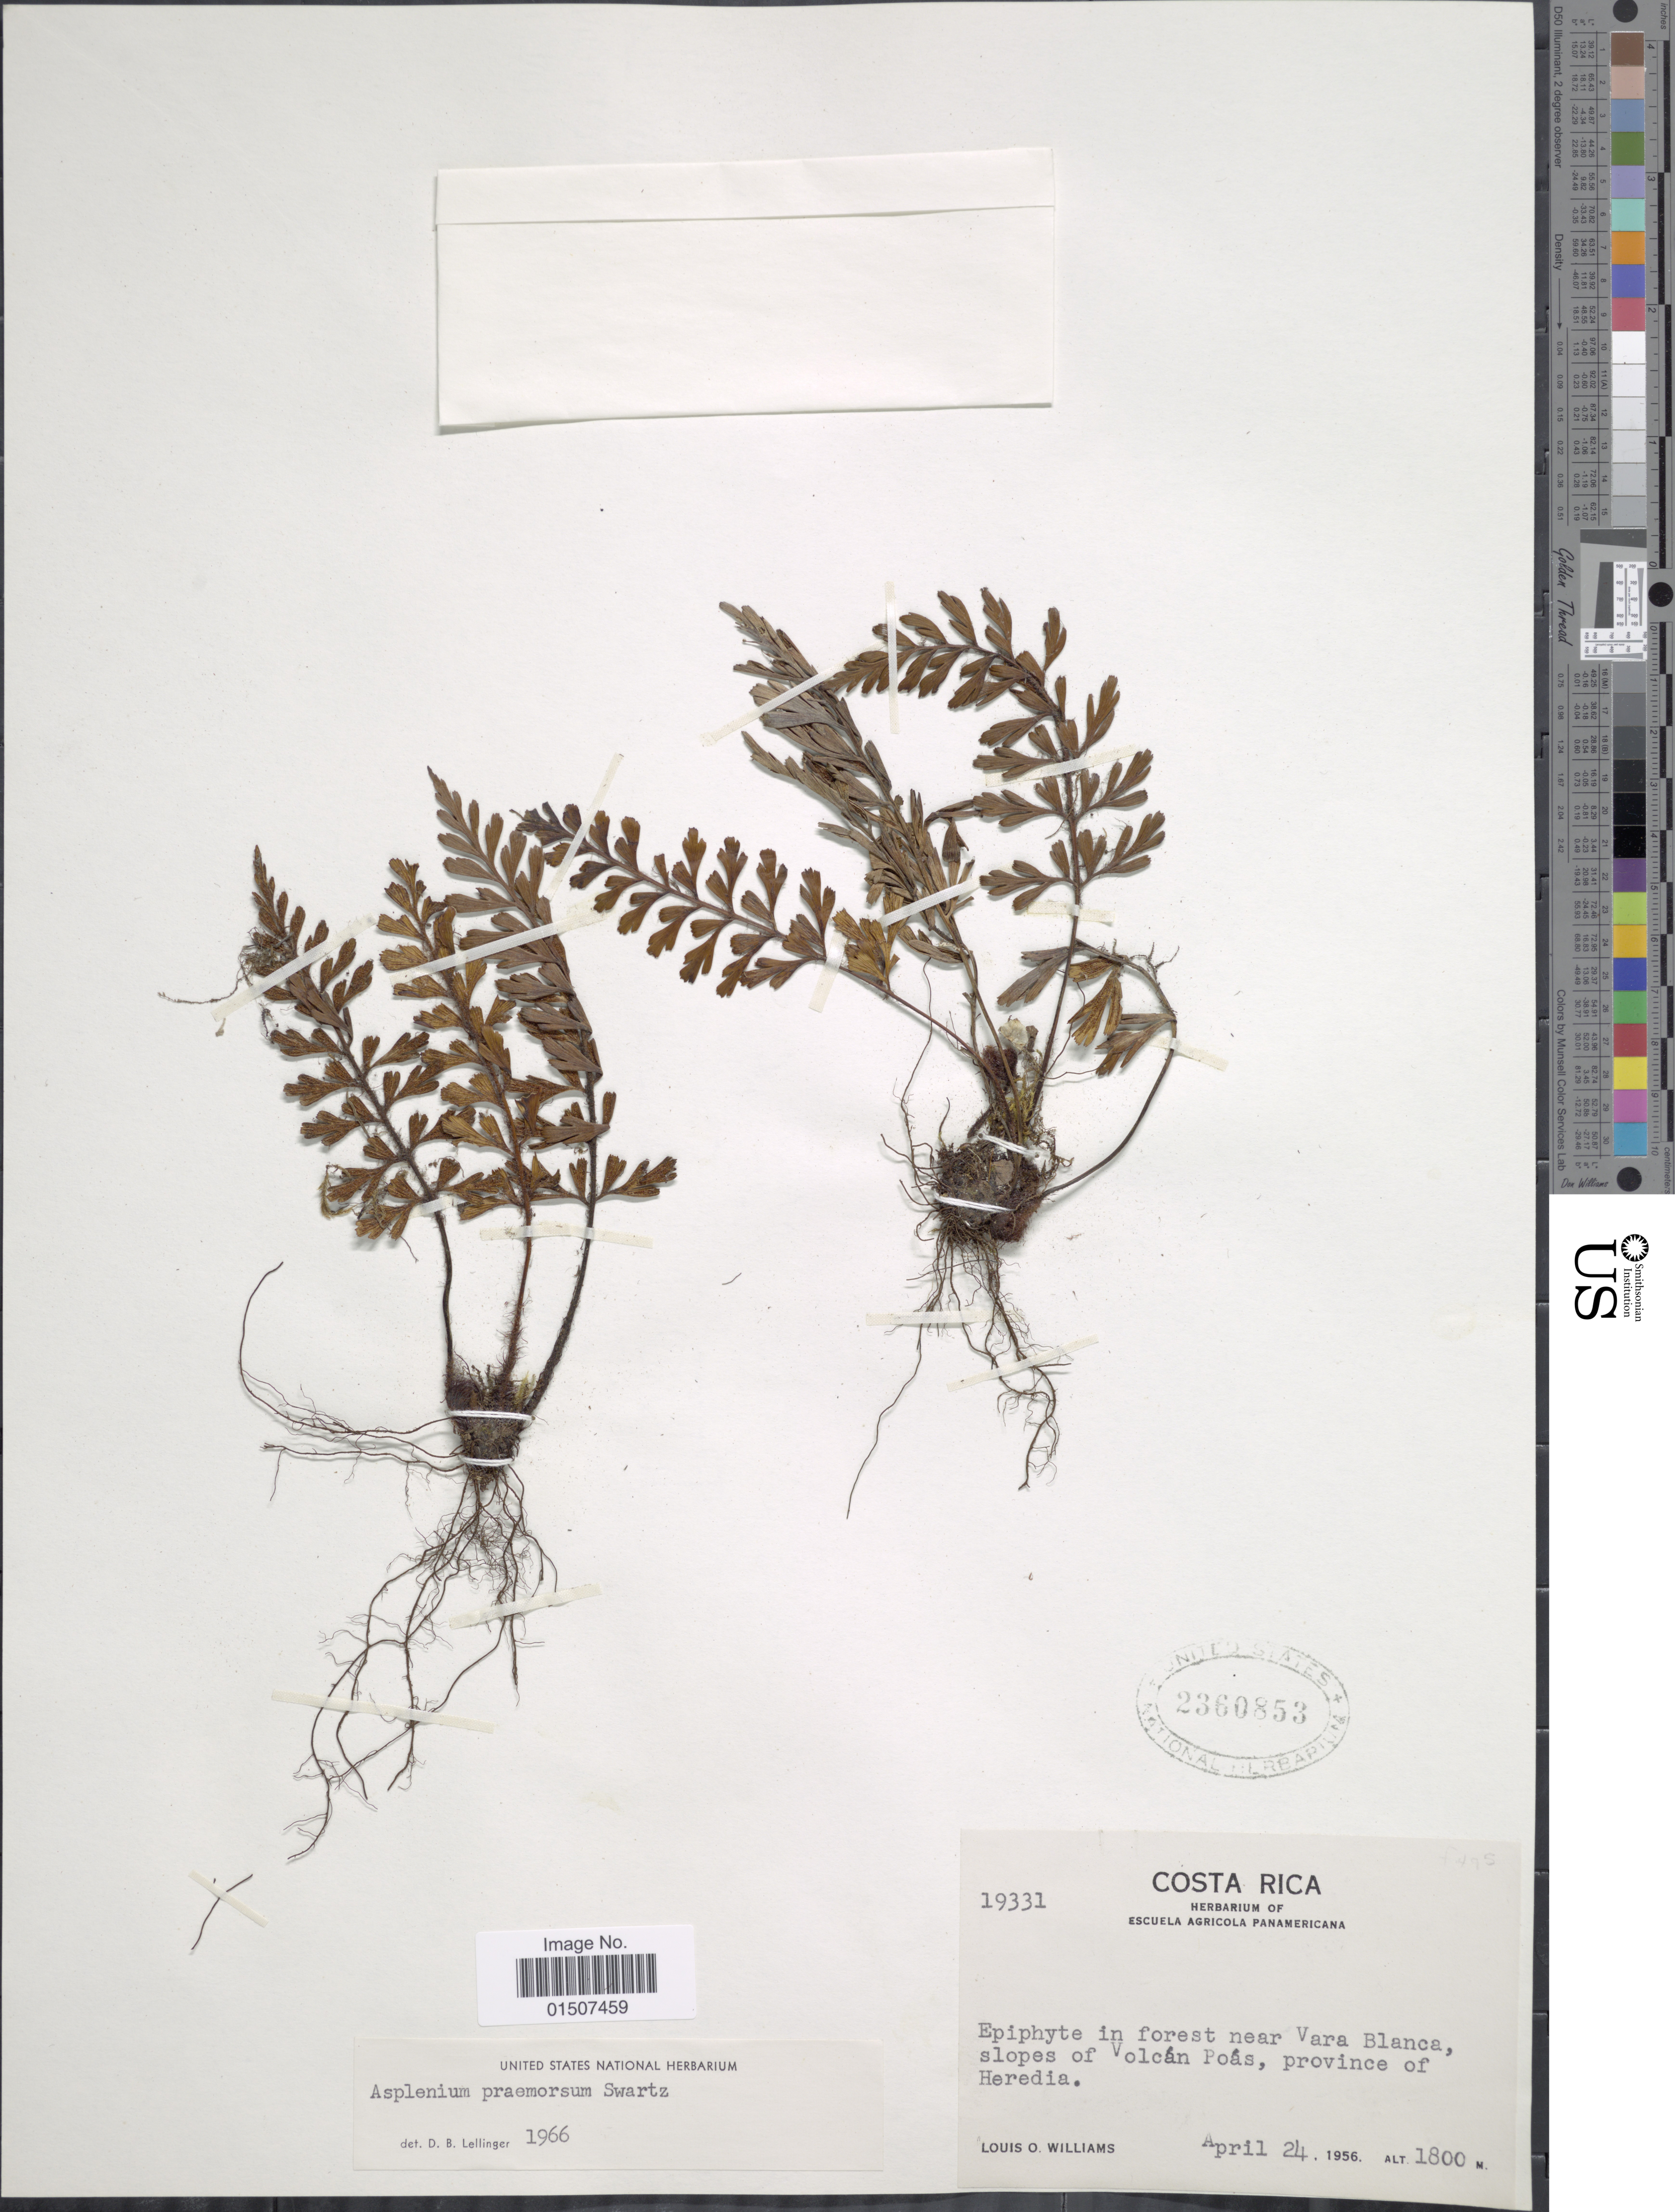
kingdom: Plantae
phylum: Tracheophyta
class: Polypodiopsida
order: Polypodiales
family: Aspleniaceae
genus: Asplenium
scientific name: Asplenium praemorsum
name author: Sw.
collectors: L. O. Williams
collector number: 19331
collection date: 1956-04-24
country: Costa Rica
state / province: Heredia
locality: Epiphyte in forest near Vara Blanca, slopes of Volcán Poás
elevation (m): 1800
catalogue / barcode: US 2360853